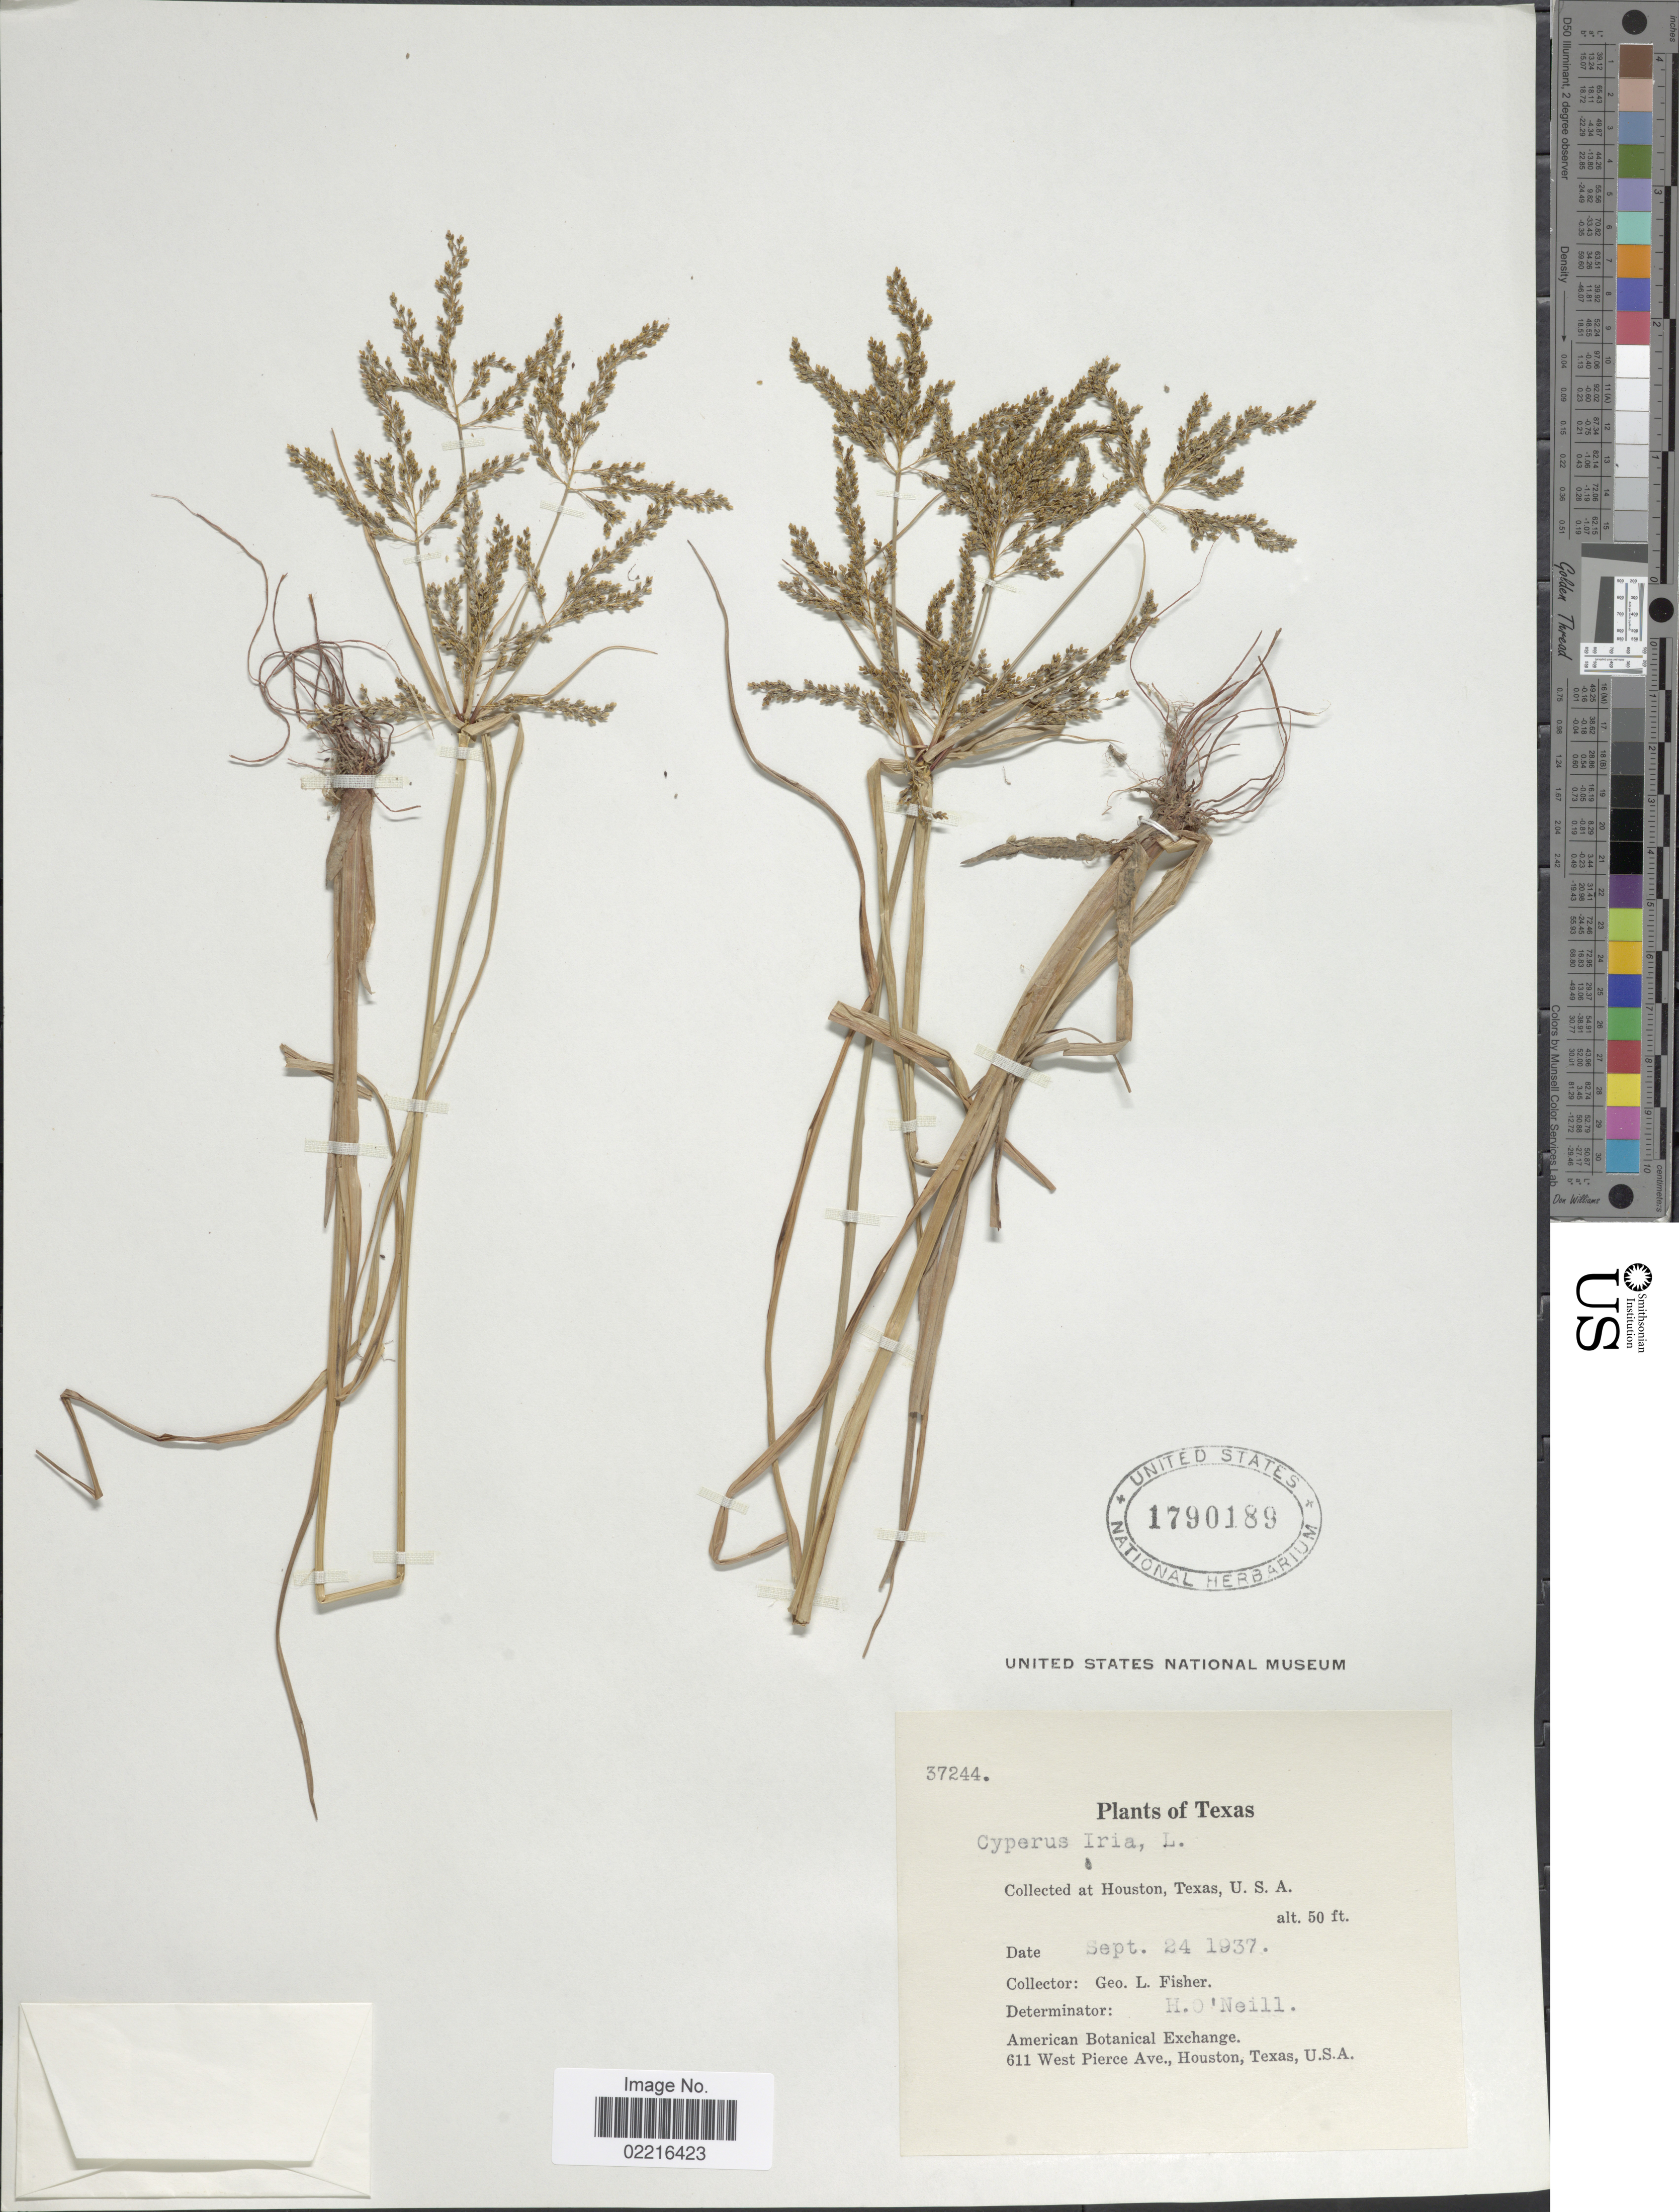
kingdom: Plantae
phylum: Tracheophyta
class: Liliopsida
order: Poales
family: Cyperaceae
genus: Cyperus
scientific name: Cyperus iria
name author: L.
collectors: G. L. Fisher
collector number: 37244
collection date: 1937-09-24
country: United States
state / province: Texas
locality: Houston, U.S.A.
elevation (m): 15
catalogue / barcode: US 1790189